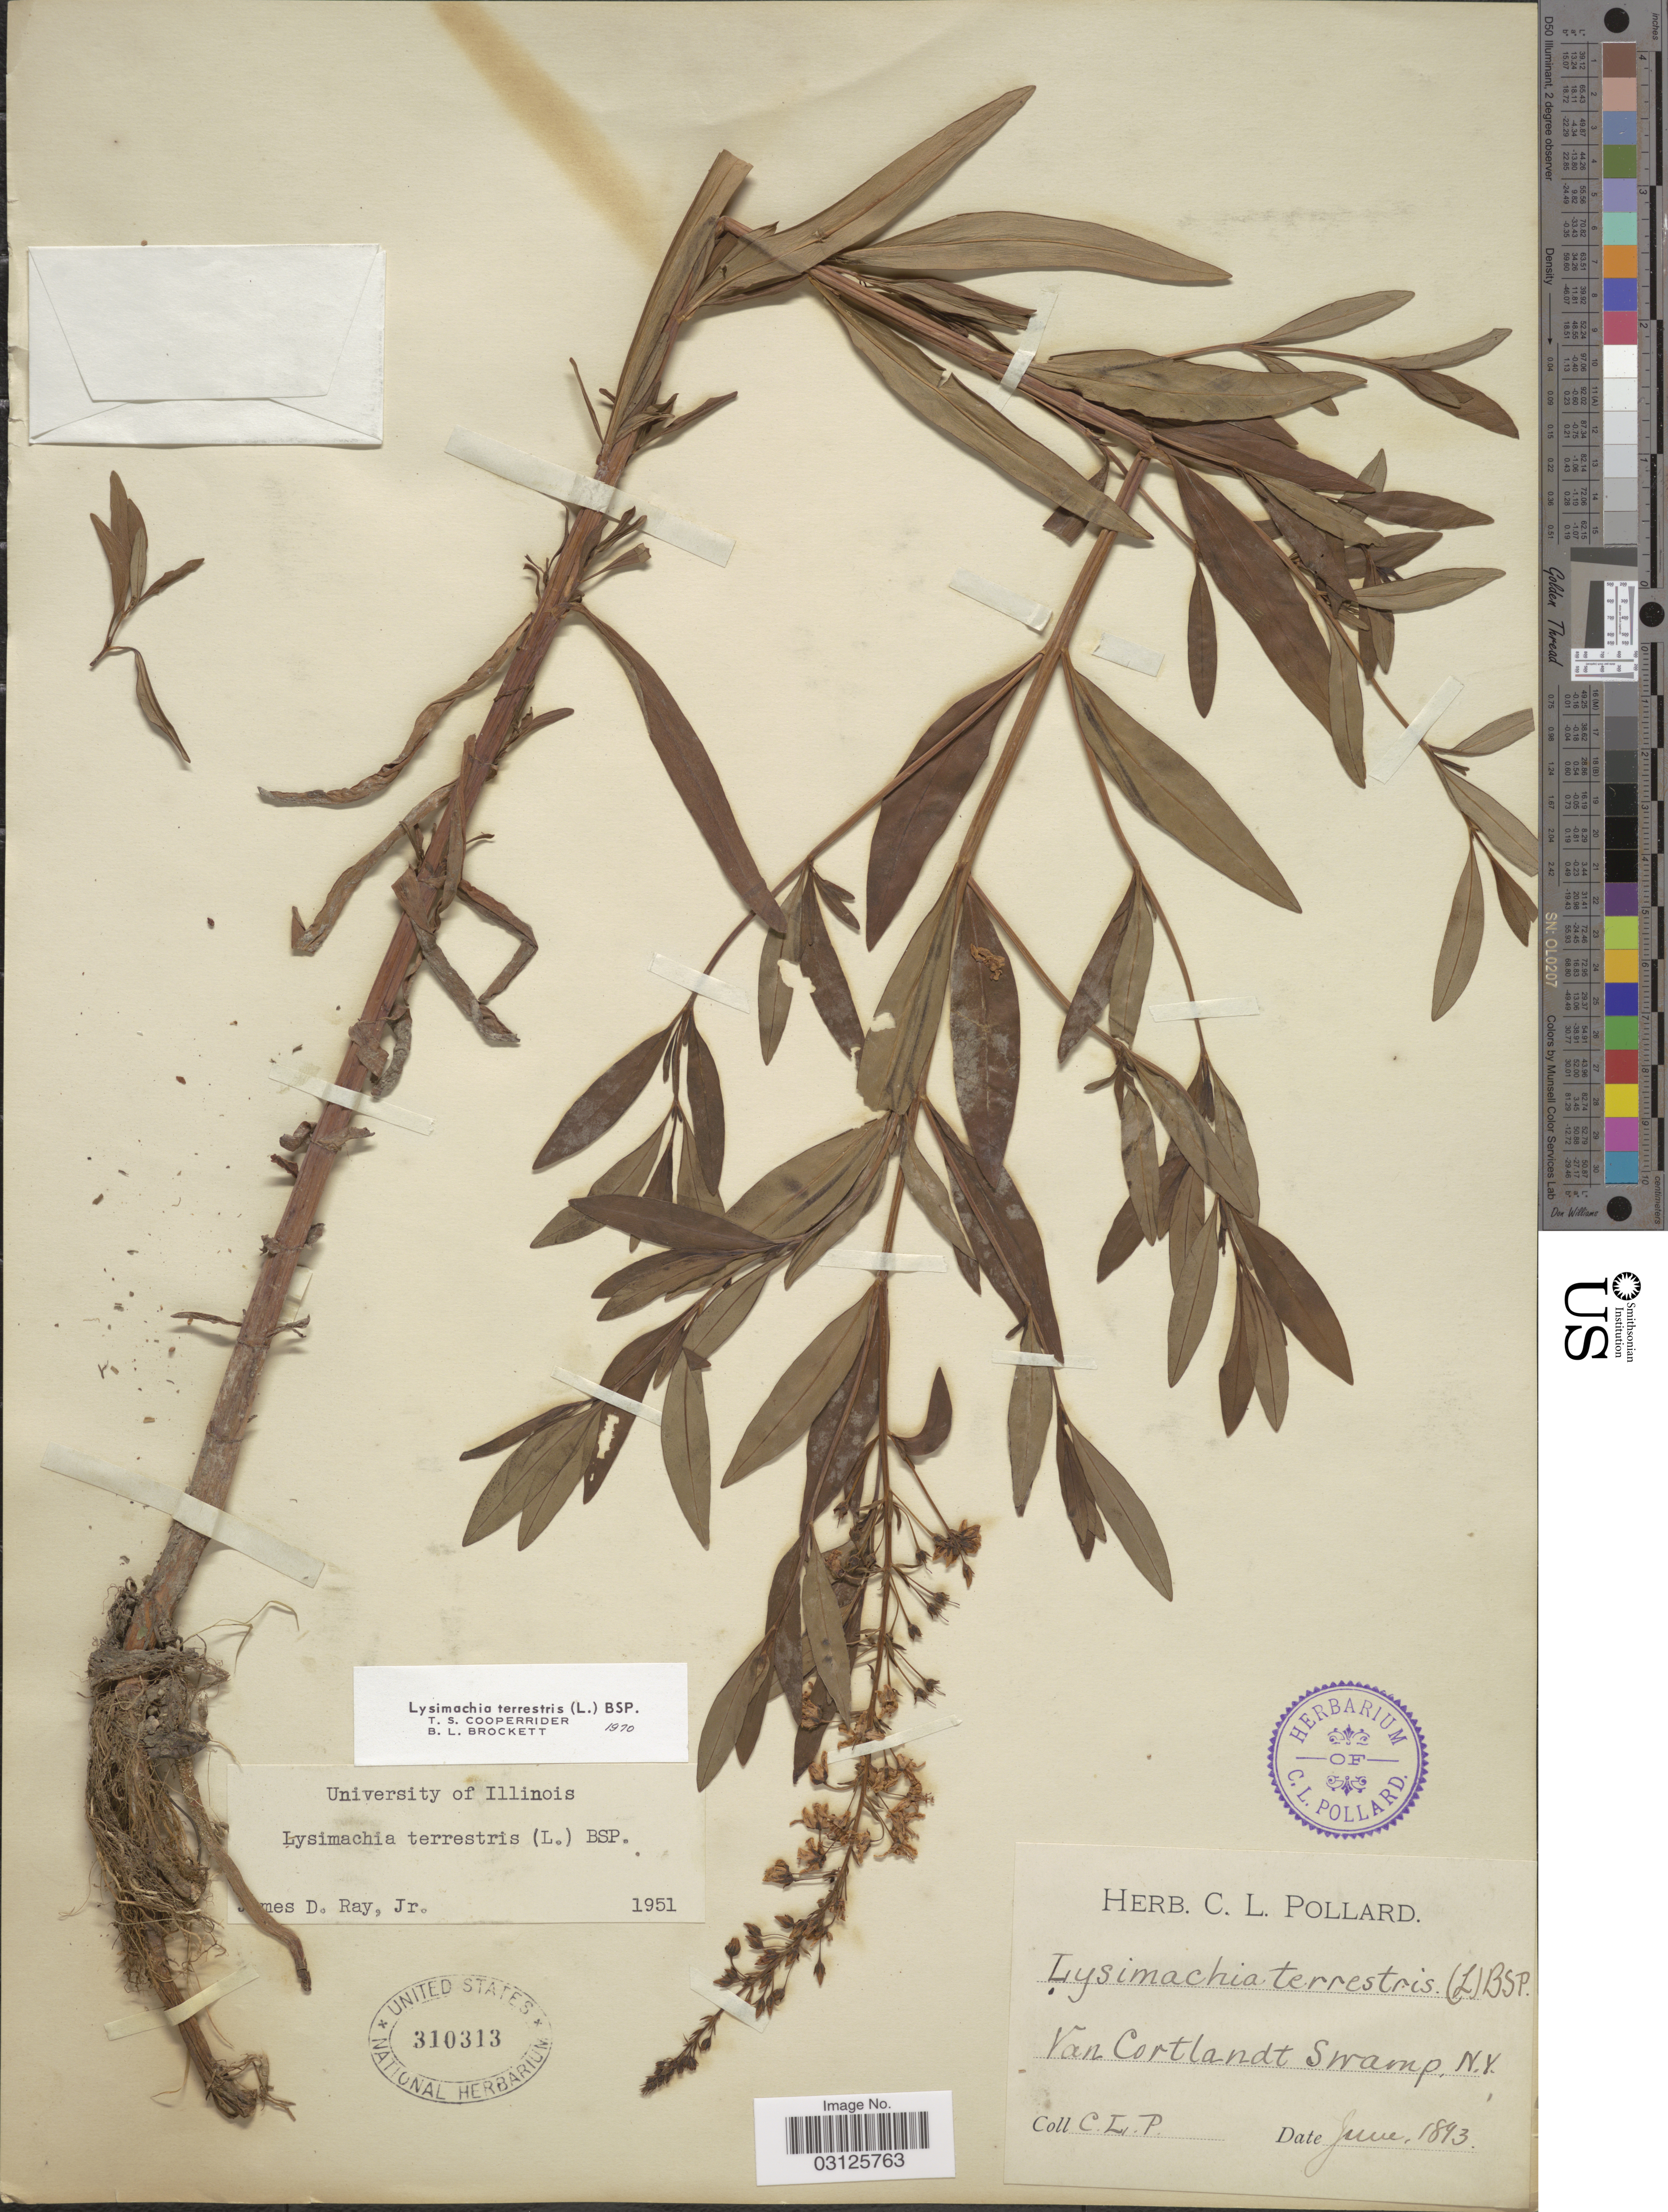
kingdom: Plantae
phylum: Tracheophyta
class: Magnoliopsida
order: Ericales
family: Primulaceae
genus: Lysimachia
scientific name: Lysimachia terrestris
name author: (L.) Britton, Stearns & Poggenb.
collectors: C. L. Pollard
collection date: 1893-06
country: United States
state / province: New York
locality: Van Cortlandt Swamp.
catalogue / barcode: US 310313